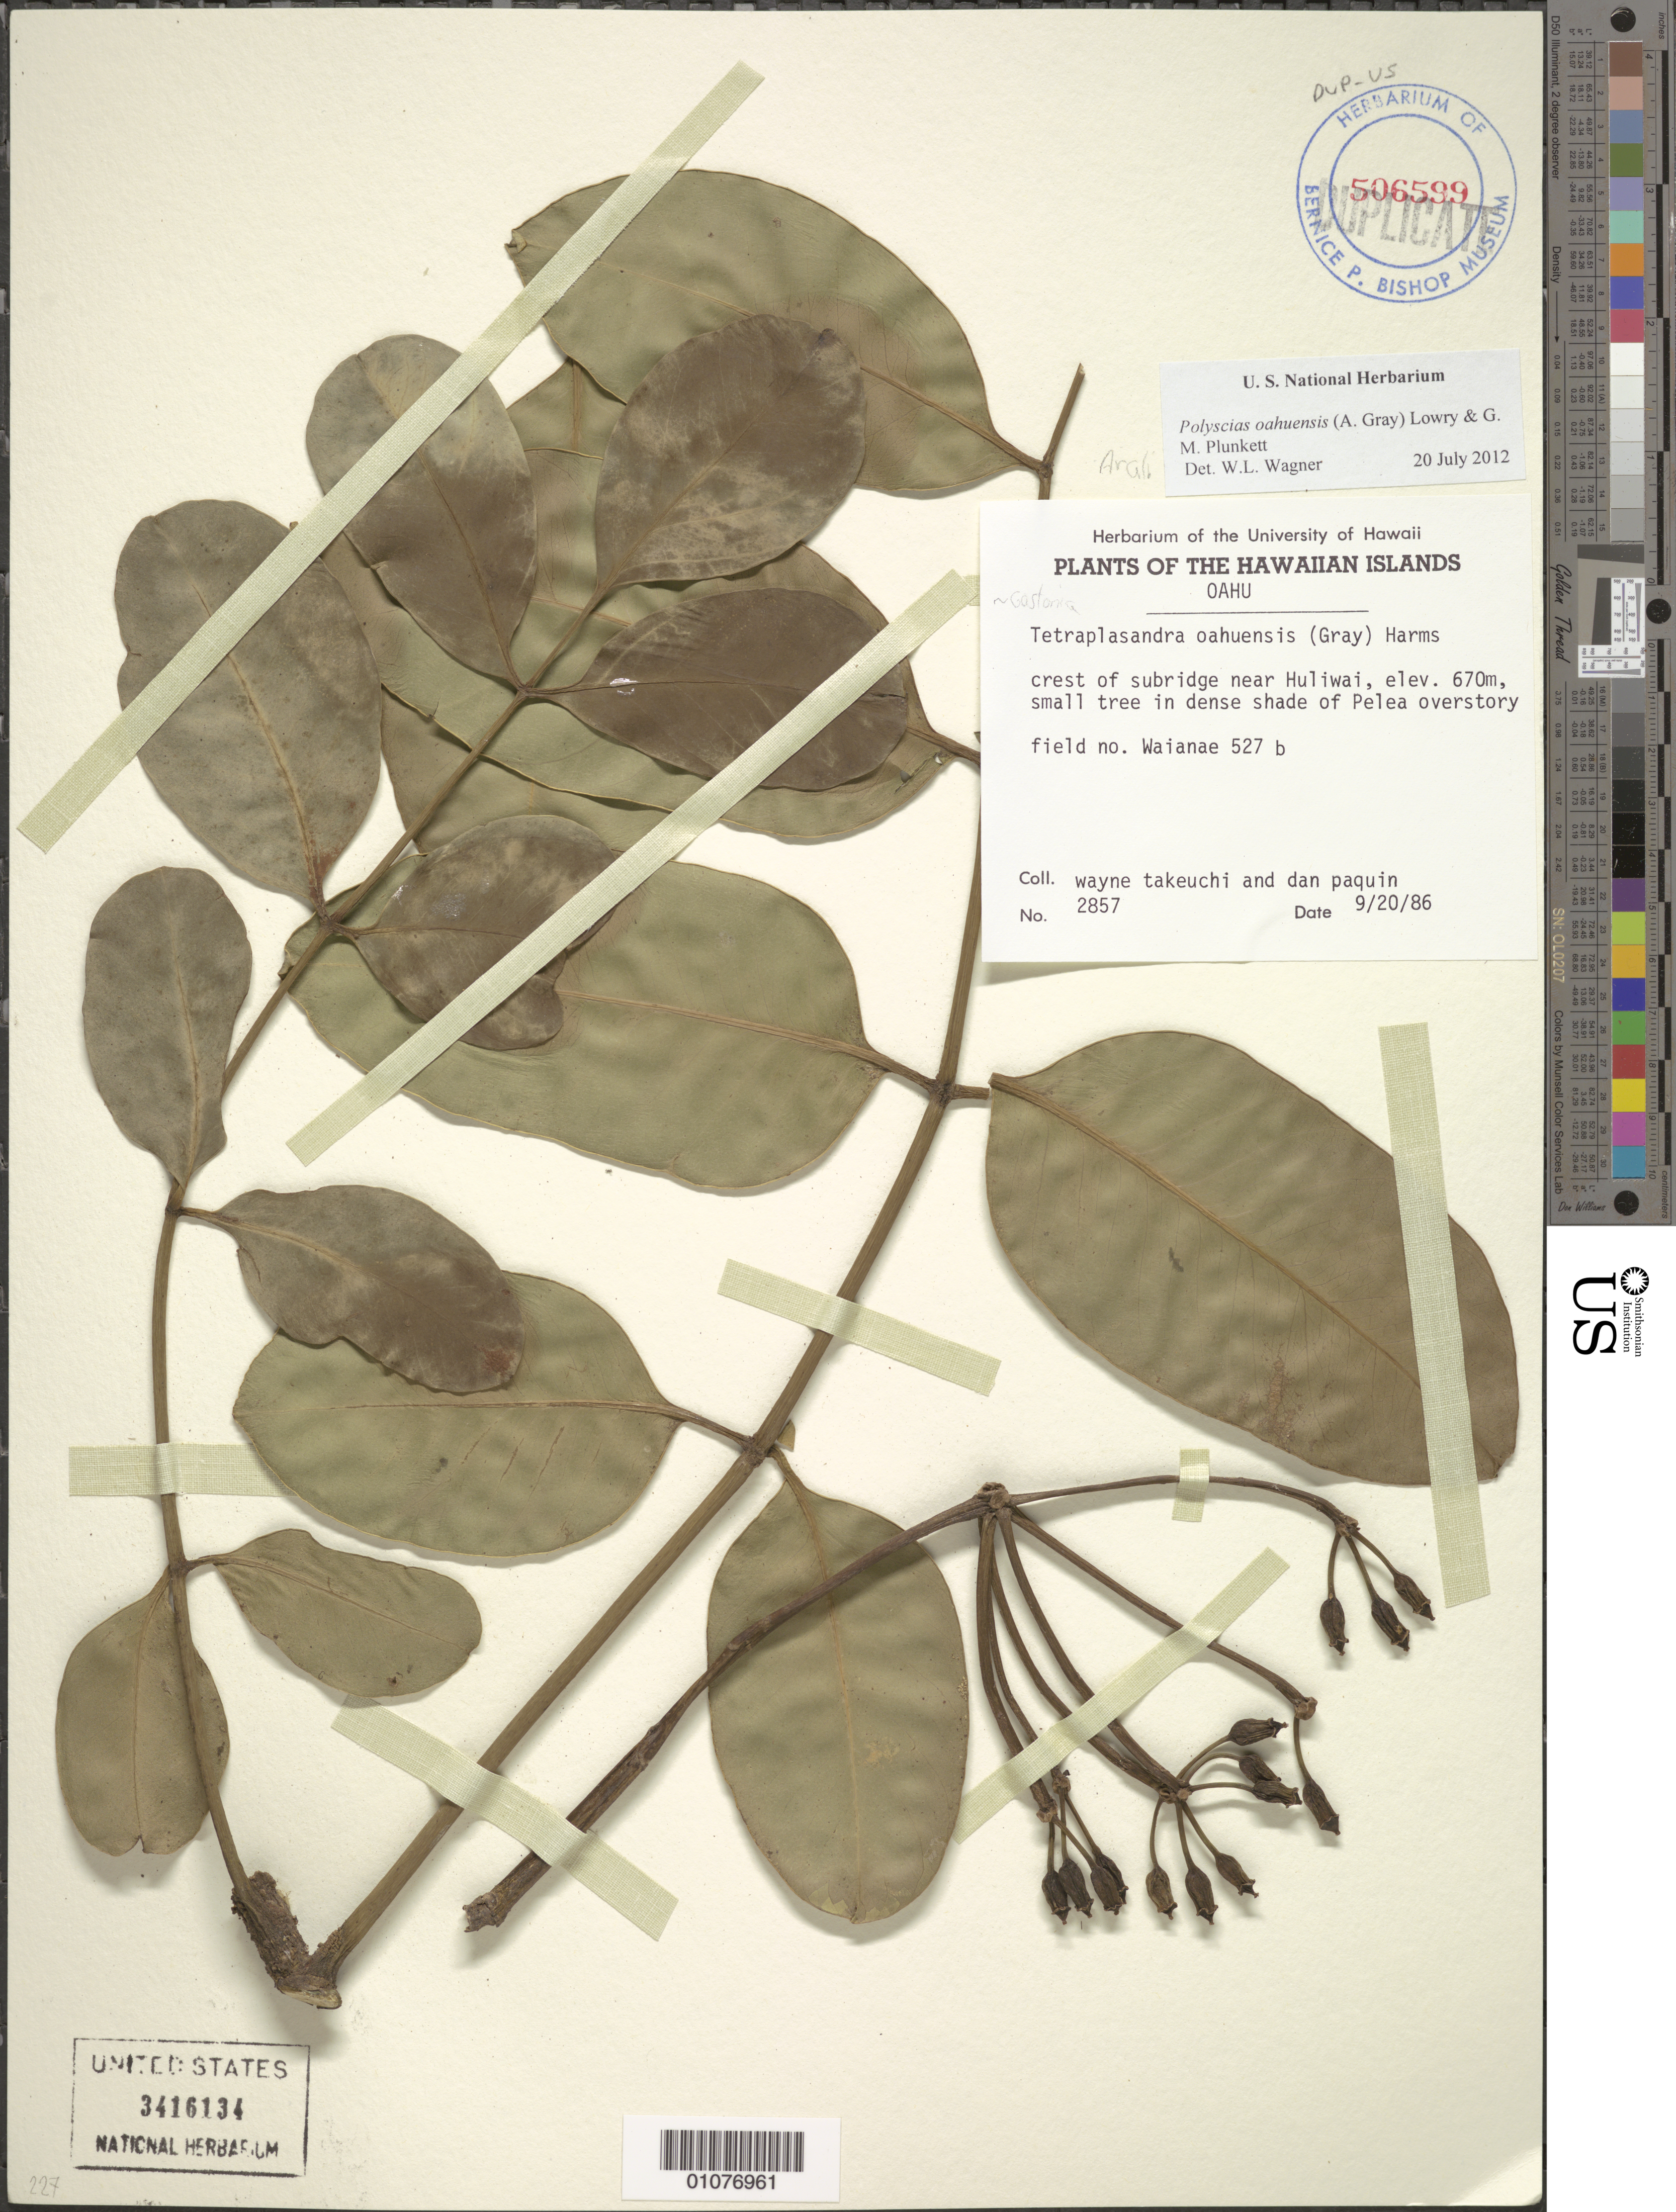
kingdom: Plantae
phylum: Tracheophyta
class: Magnoliopsida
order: Apiales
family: Araliaceae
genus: Polyscias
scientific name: Polyscias oahuensis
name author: (A. Gray) Lowry & G. M. Plunkett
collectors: W. N. Takeuchi & D. Paquin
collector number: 2857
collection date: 1986-09-20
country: United States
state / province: Hawaii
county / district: Honolulu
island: Oahu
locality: Crest of subridge near Huliwai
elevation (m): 670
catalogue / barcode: US 3416134